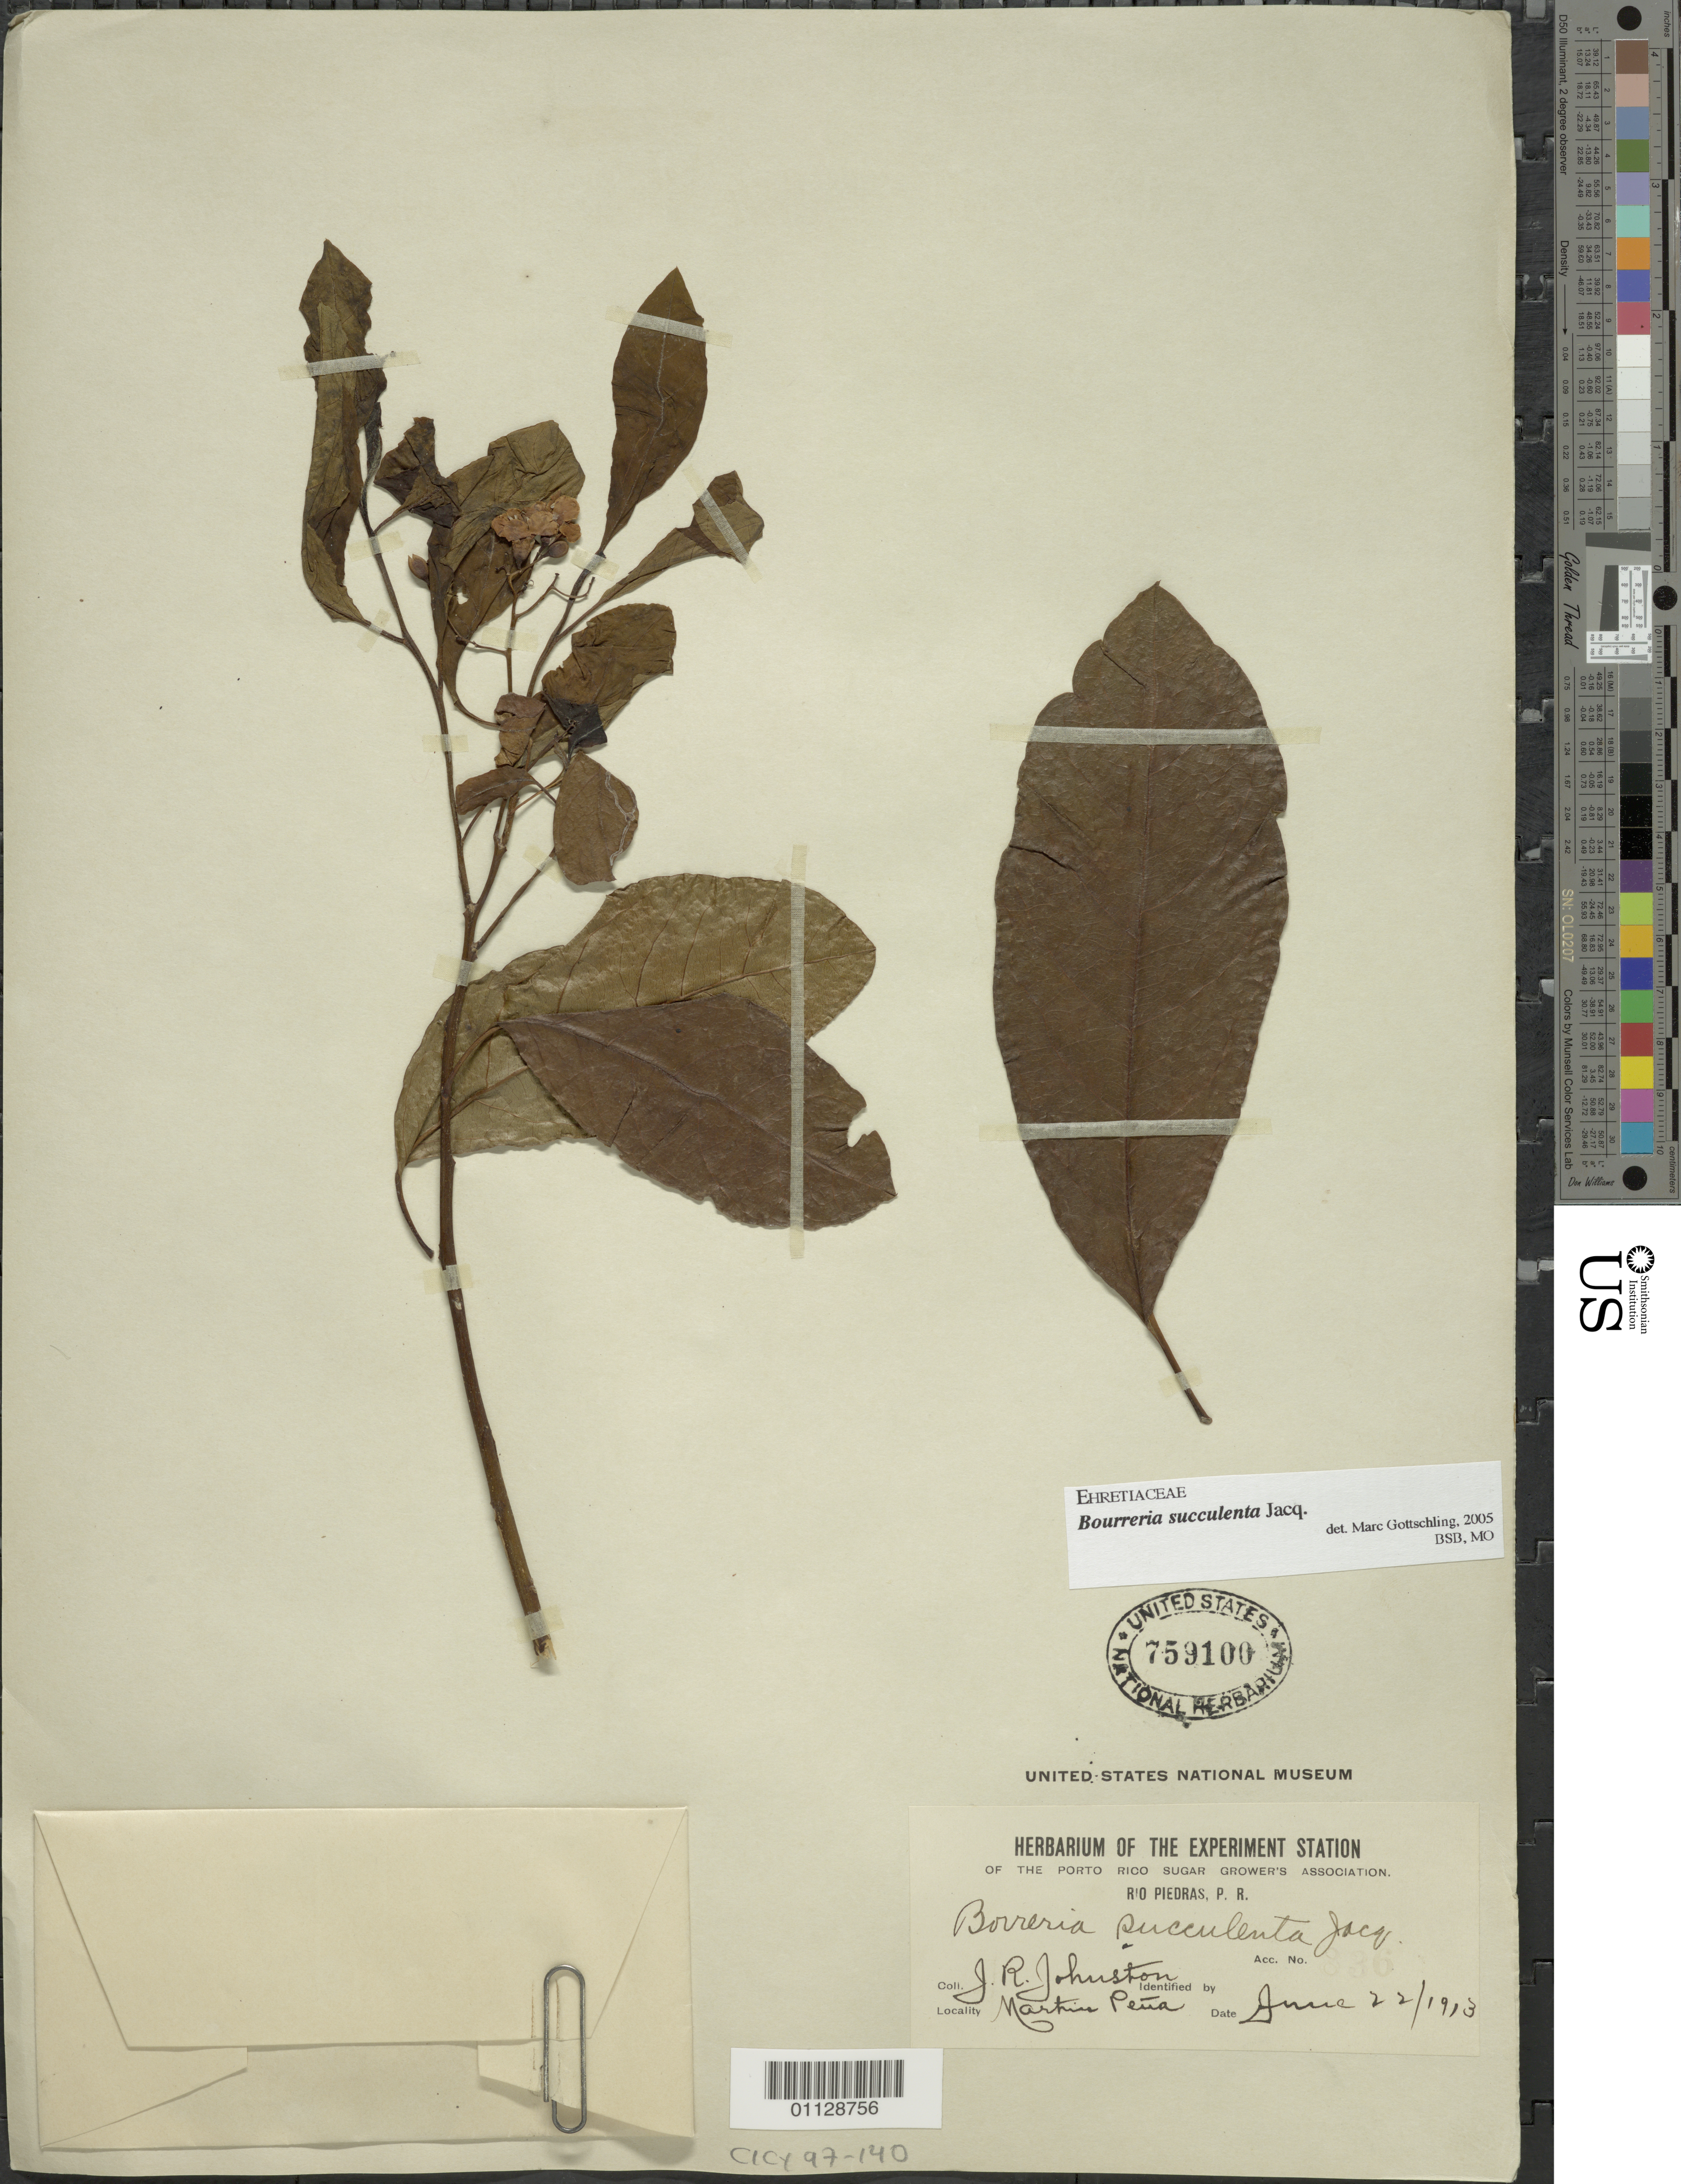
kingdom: Plantae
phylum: Tracheophyta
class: Magnoliopsida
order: Boraginales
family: Ehretiaceae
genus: Bourreria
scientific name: Bourreria succulenta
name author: Jacq.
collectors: J. R. Johnson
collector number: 836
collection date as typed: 22 Jun 1913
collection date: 1913-06-22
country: Puerto Rico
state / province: San Juan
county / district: Río Piedras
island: Puerto Rico I.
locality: Martin Pena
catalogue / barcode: US 759100